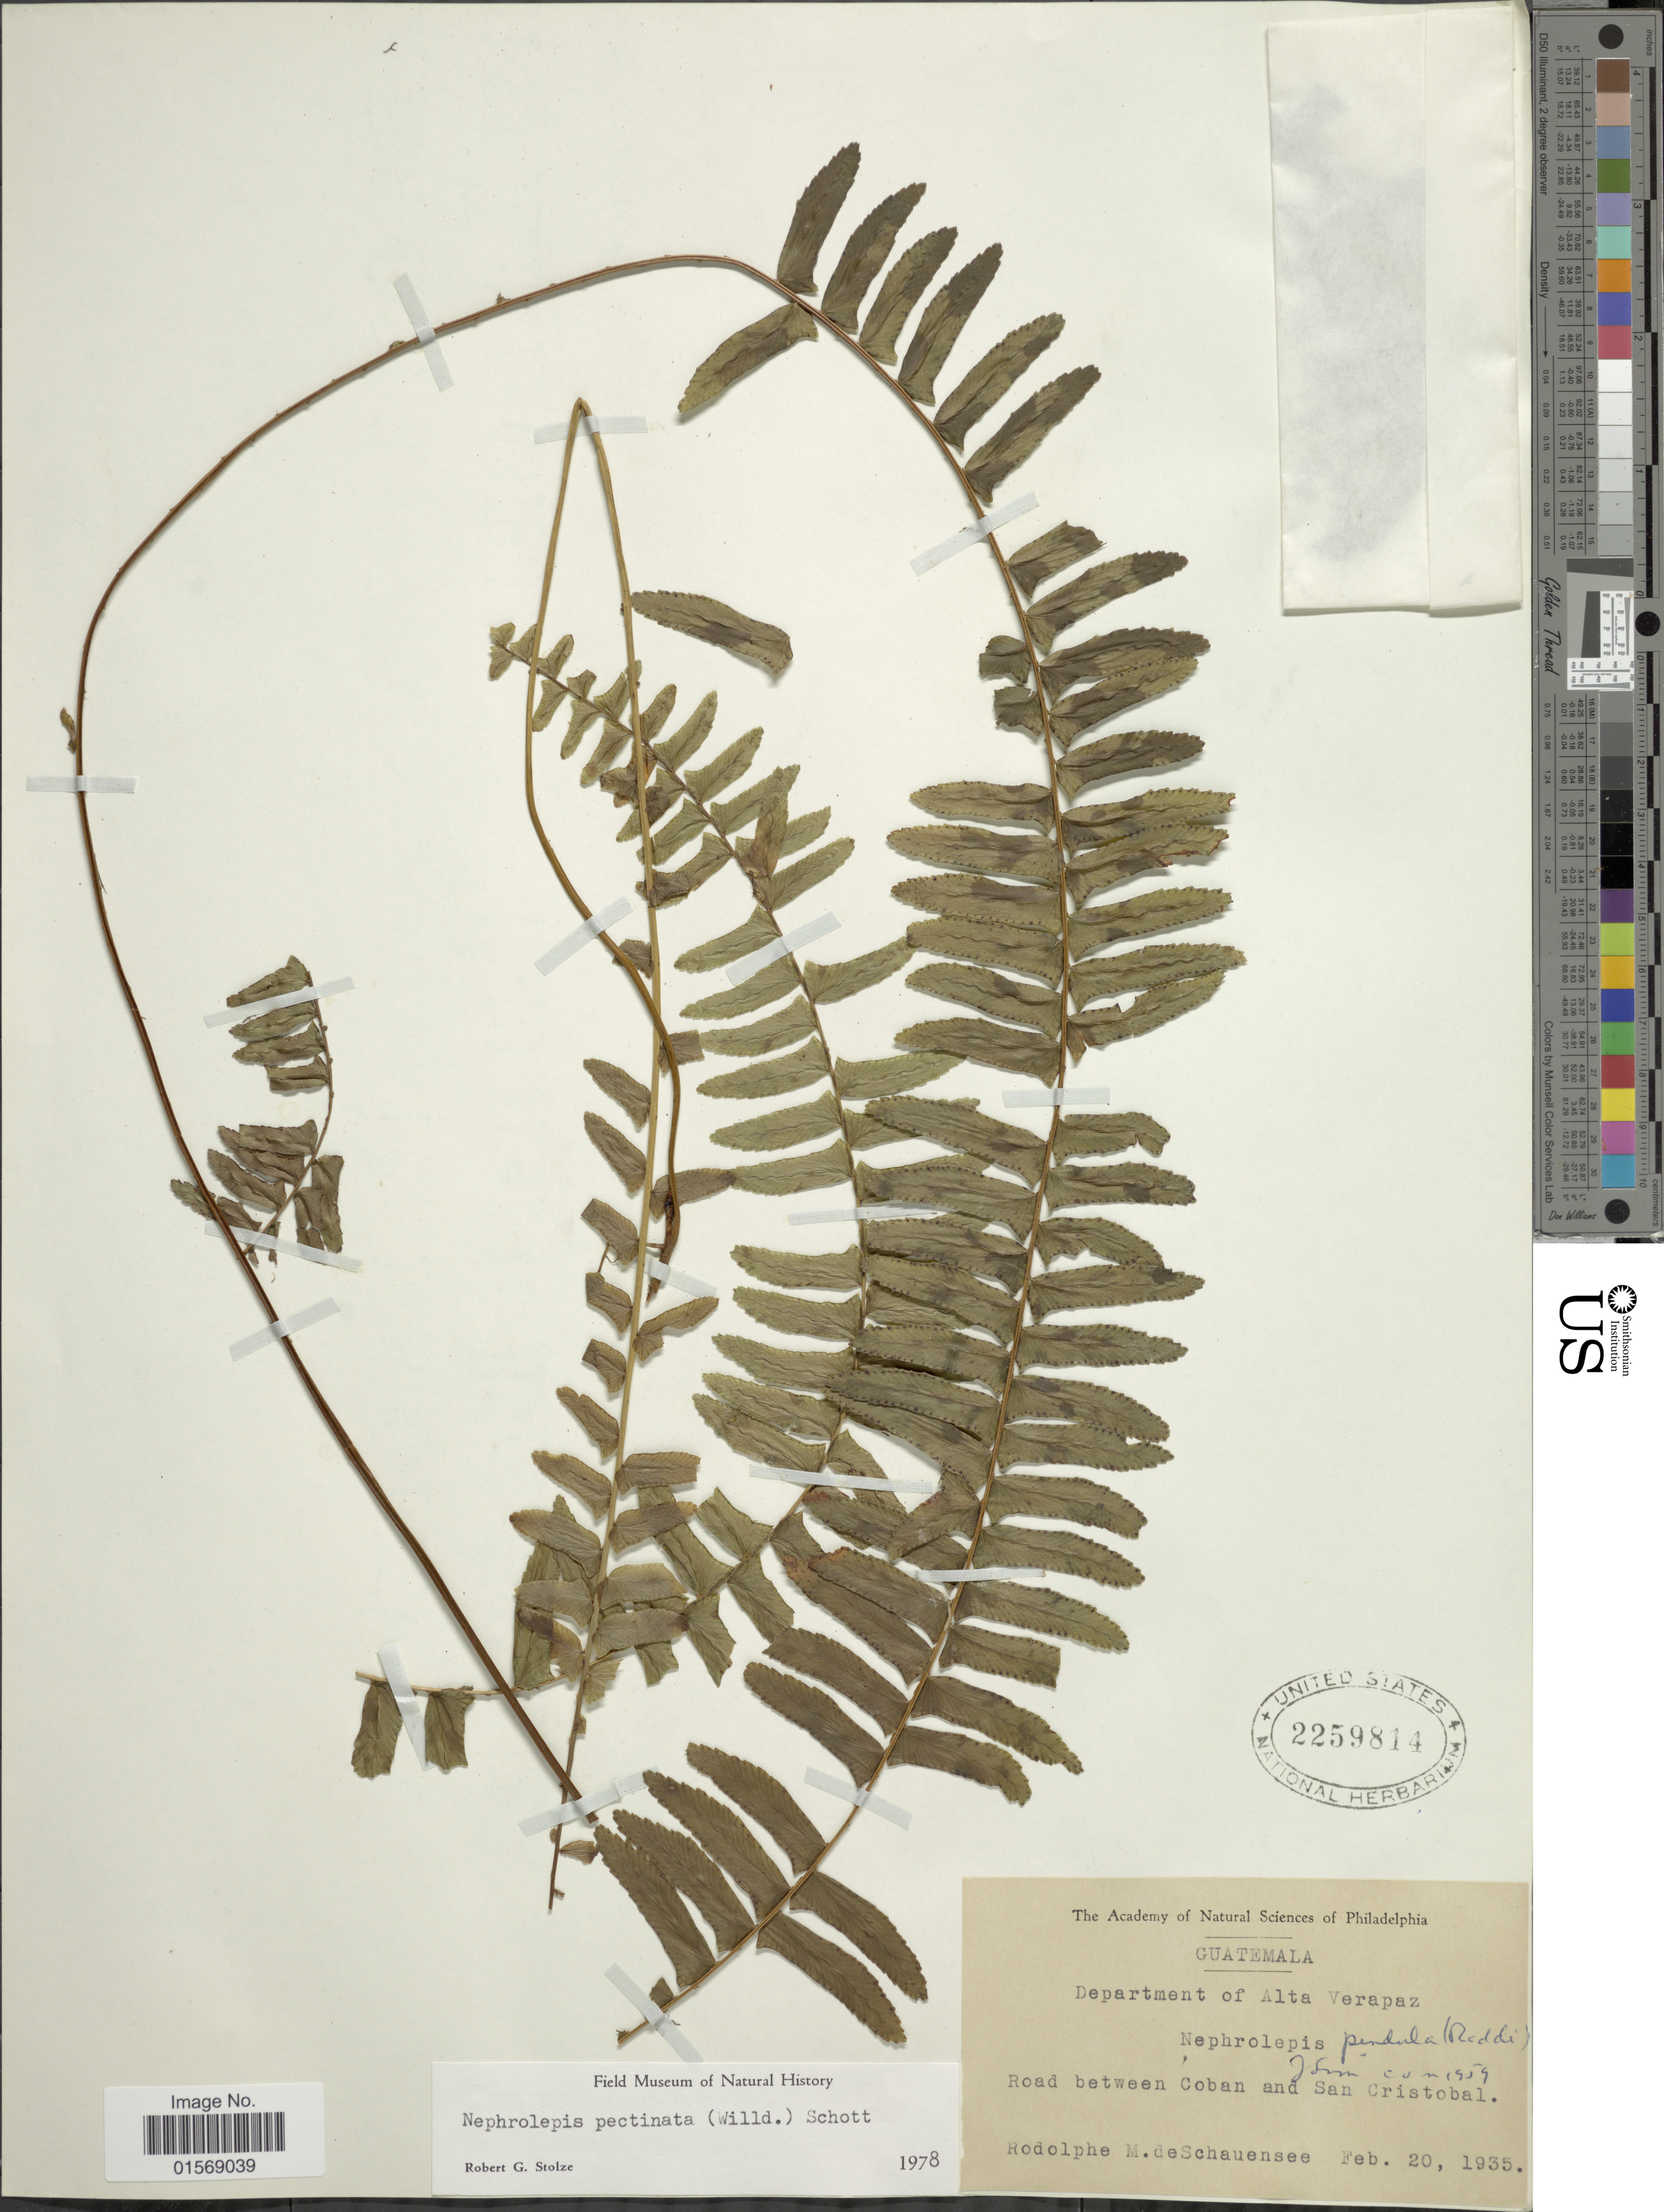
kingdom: Plantae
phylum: Tracheophyta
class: Polypodiopsida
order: Polypodiales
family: Nephrolepidaceae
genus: Nephrolepis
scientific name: Nephrolepis pectinata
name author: (Willd.) Schott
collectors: R. De Schauensee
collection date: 1935-02-20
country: Guatemala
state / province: Alta Verapaz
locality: Guatemala, Department of Alta Verapaz. Road between Coban and San Cristobal.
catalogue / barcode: US 2259814